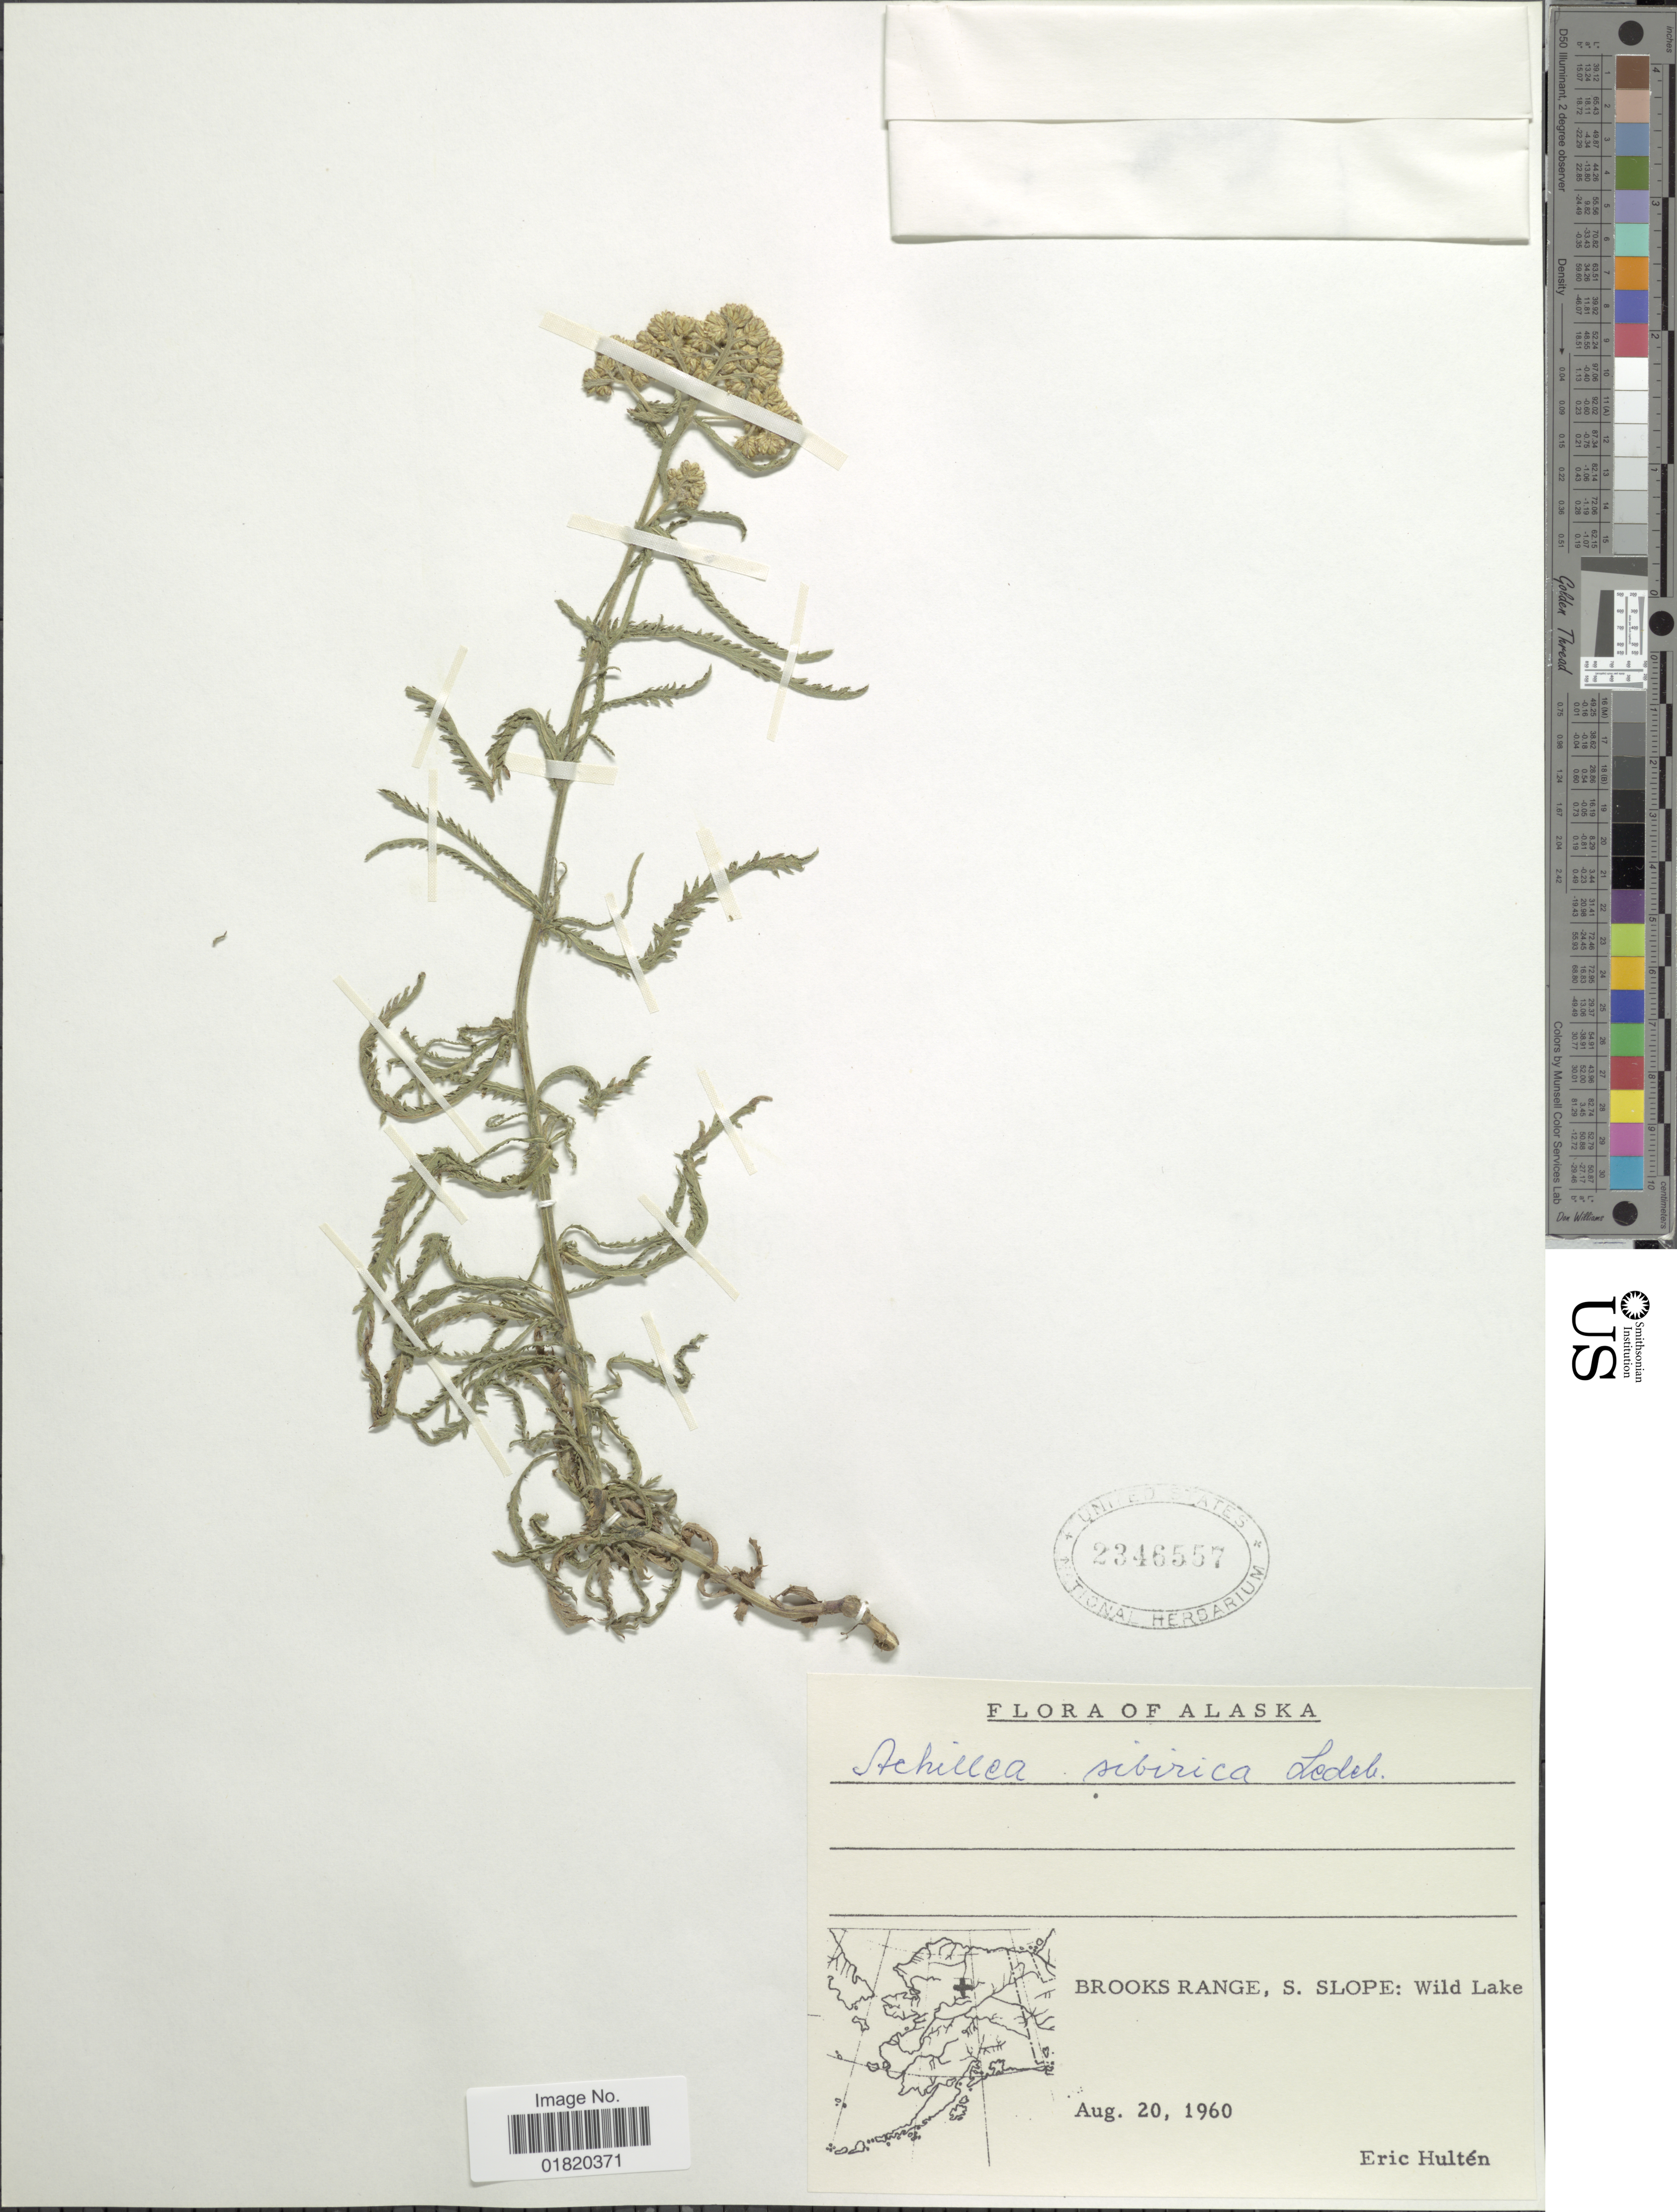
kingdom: Plantae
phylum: Tracheophyta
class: Magnoliopsida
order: Asterales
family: Asteraceae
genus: Achillea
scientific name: Achillea sibirica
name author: Ledeb.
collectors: E. G. Hultén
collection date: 1960-08-20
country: United States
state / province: Alaska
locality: Brooks Range, S. slope: Wild Lake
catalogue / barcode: US 2346557